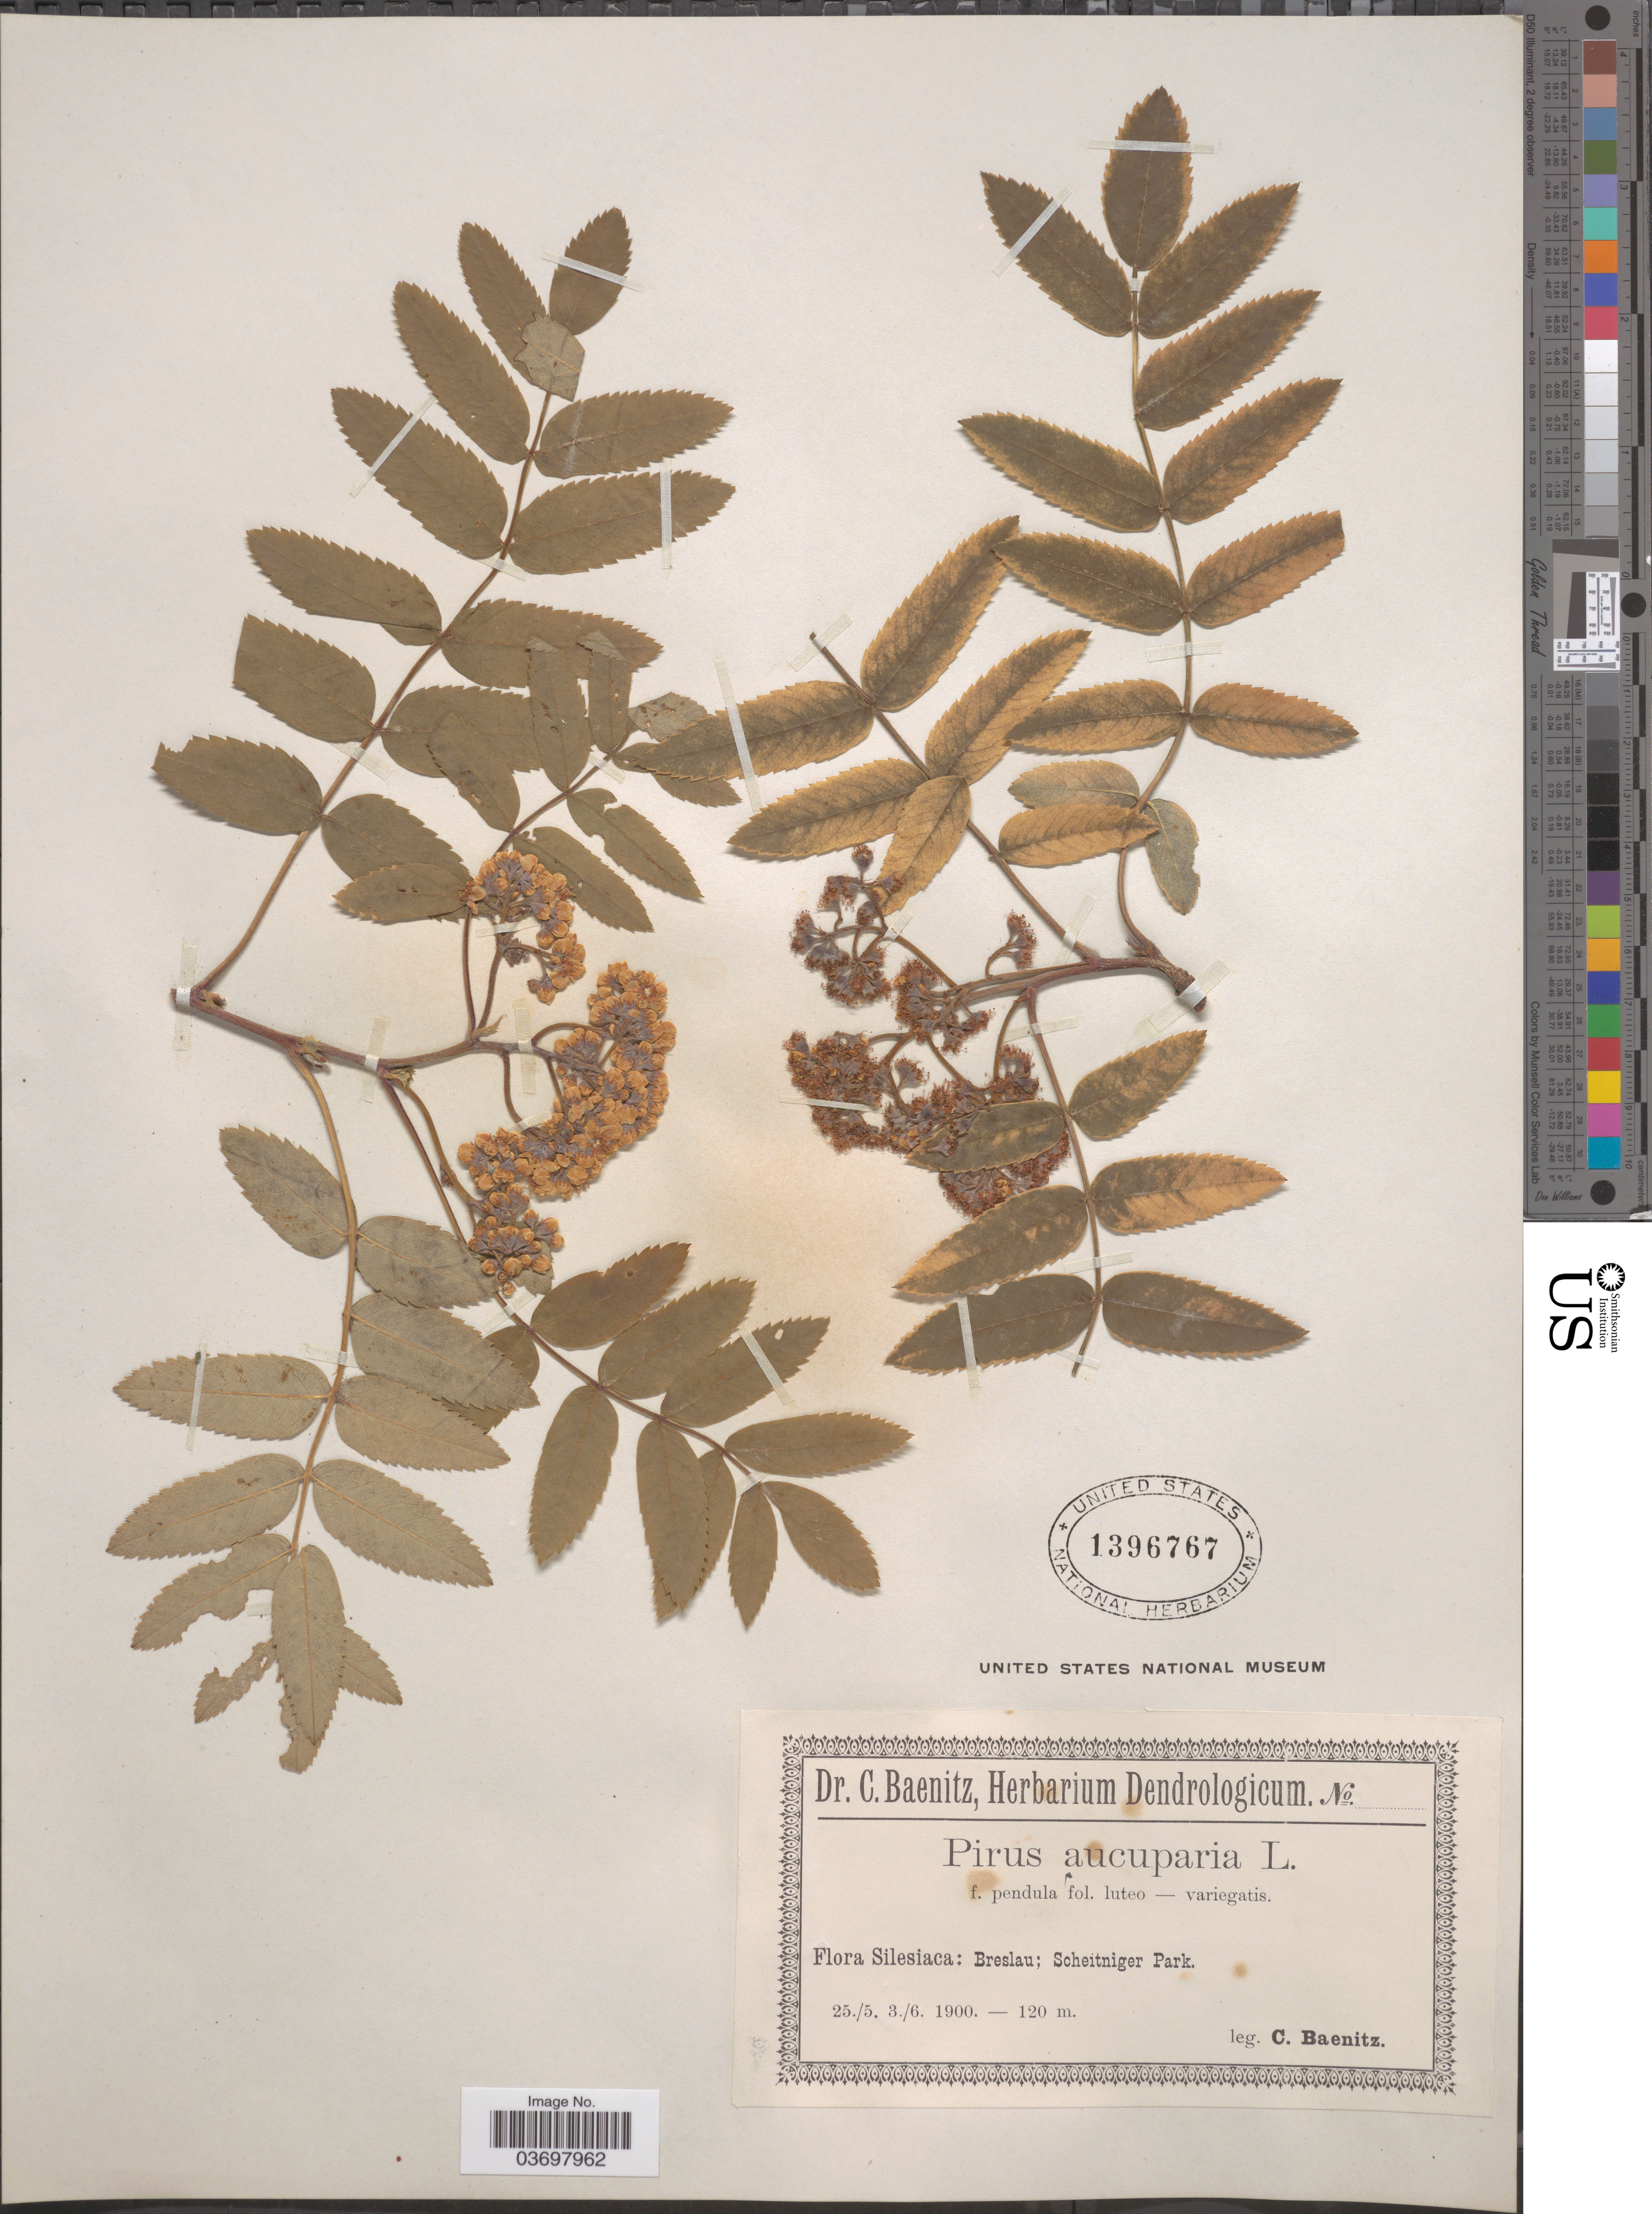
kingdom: Plantae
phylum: Tracheophyta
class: Magnoliopsida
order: Rosales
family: Rosaceae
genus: Sorbus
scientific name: Sorbus aucuparia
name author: L.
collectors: C. G. Baenitz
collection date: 1900-05-25/1900-06-03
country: Poland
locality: Silesiaca: Breslau; Scheitniger Park.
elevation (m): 120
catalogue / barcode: US 1396767